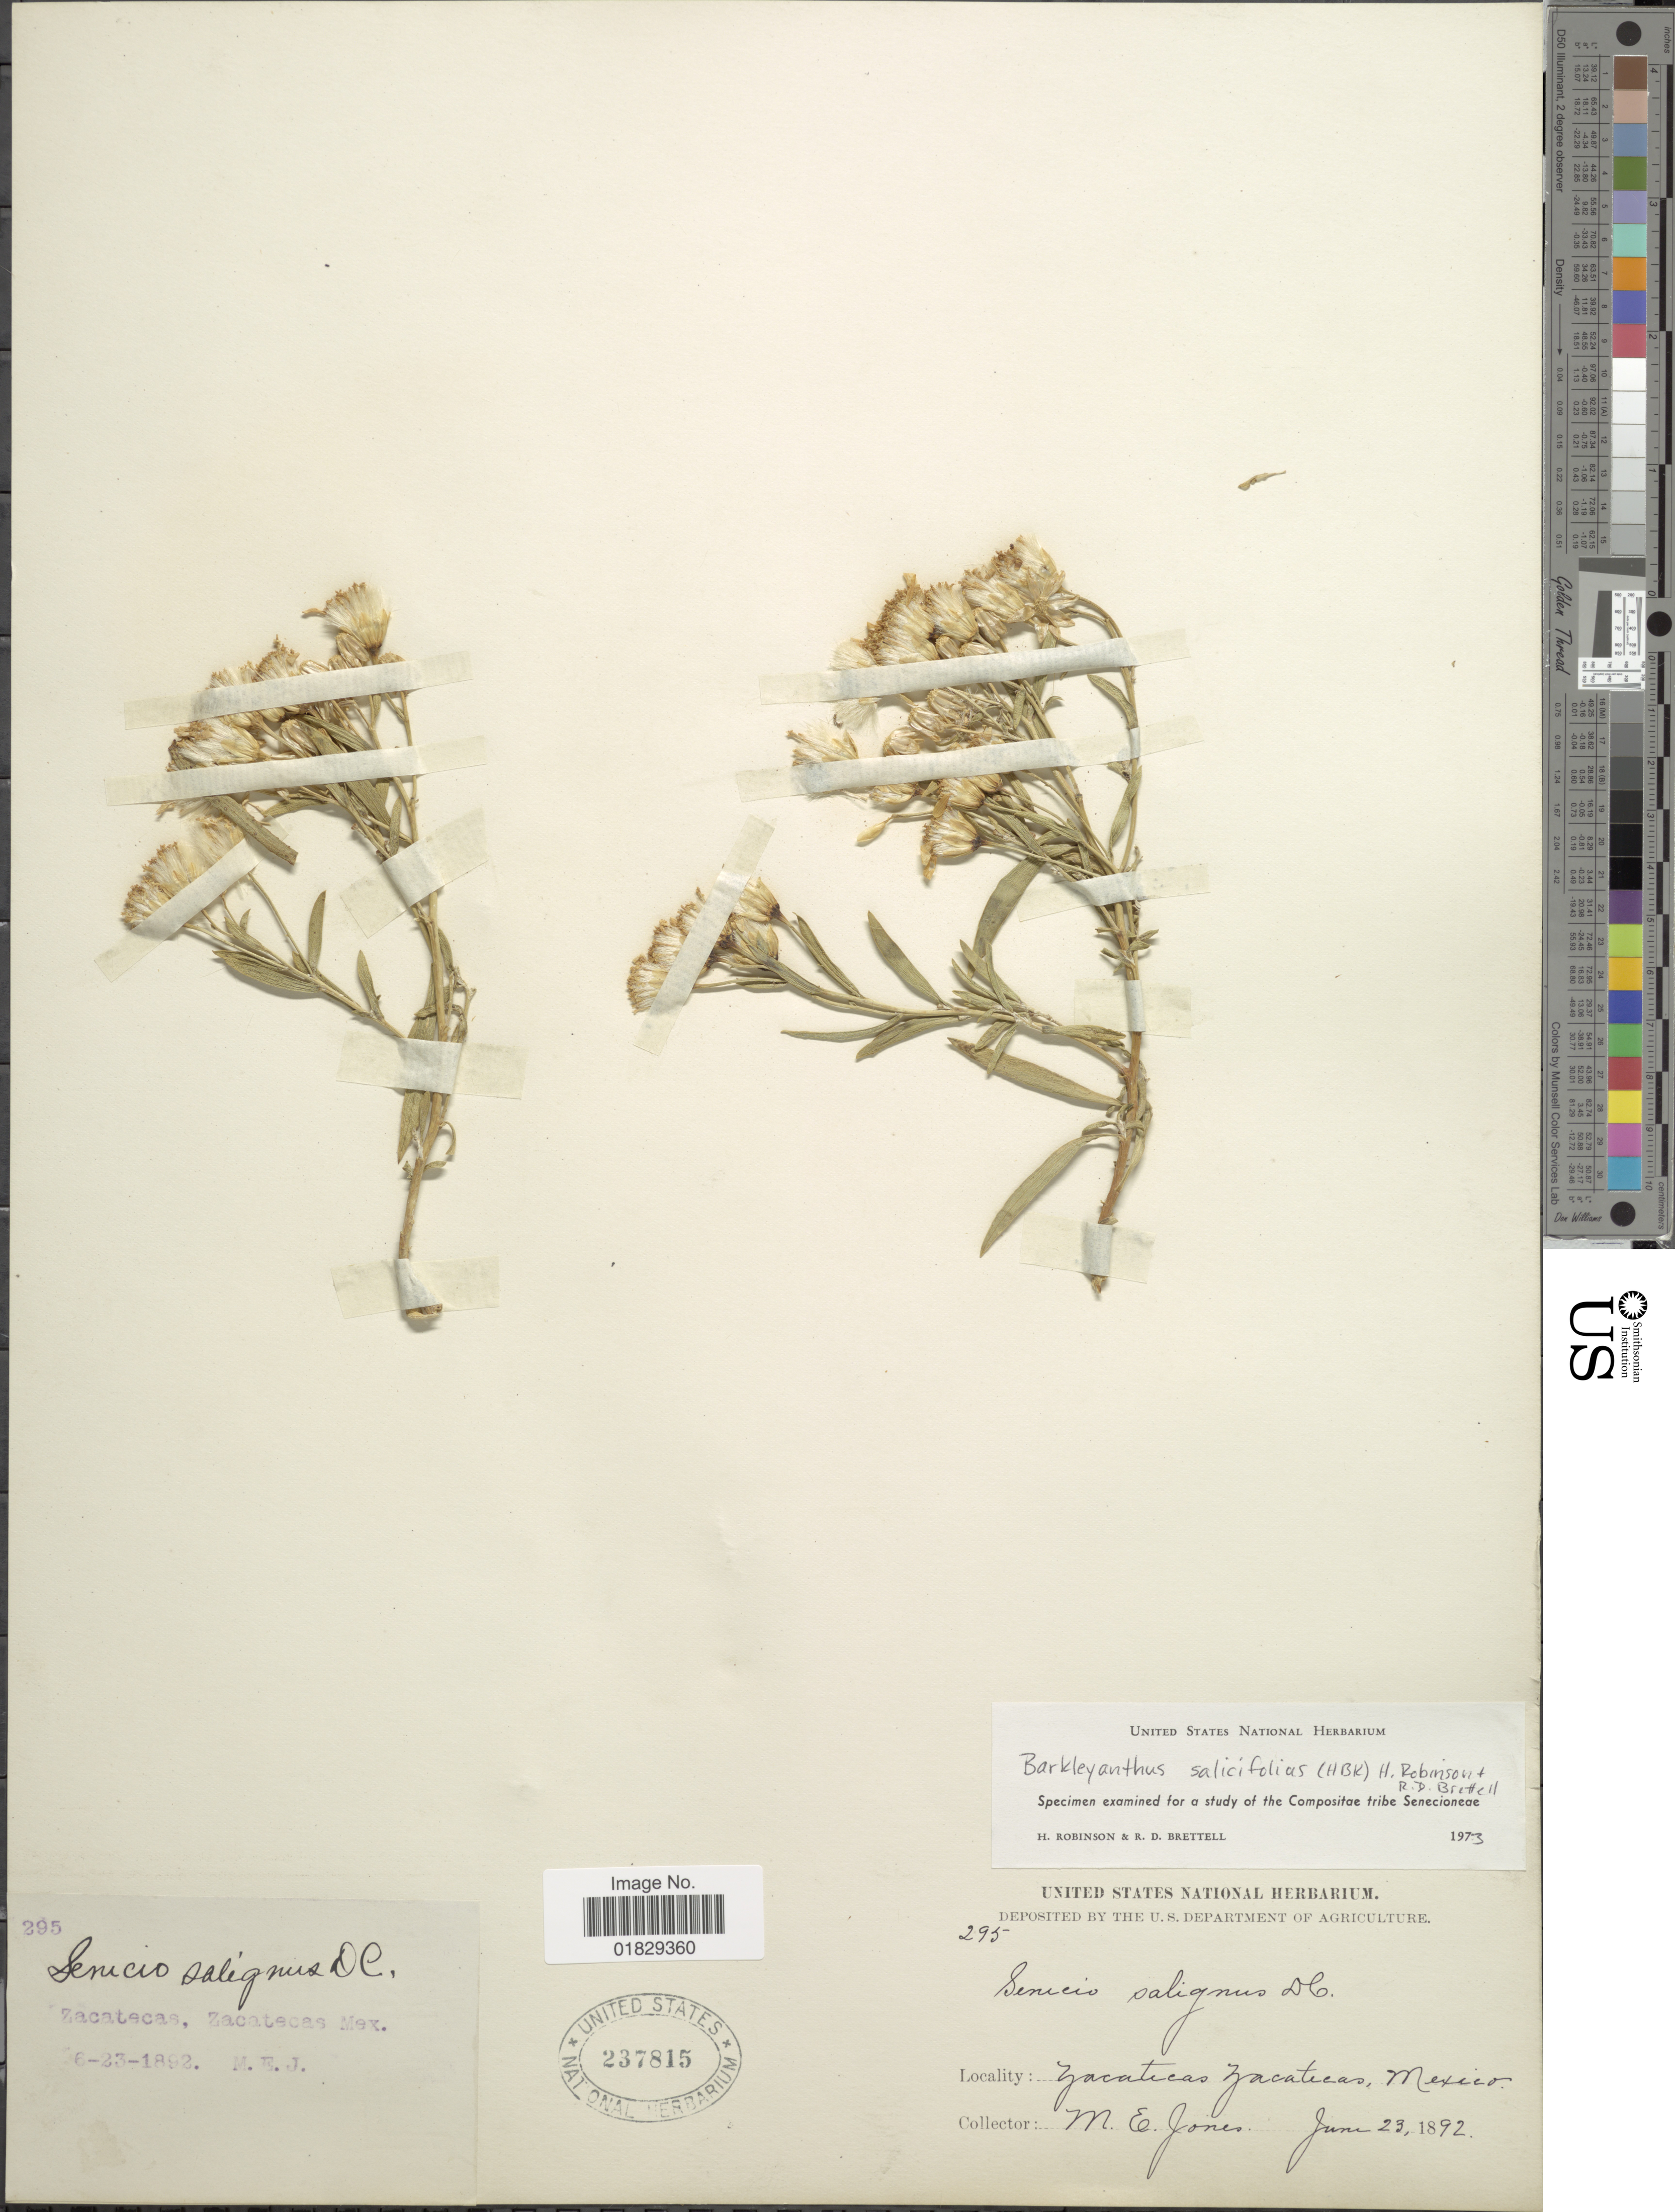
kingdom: Plantae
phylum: Tracheophyta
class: Magnoliopsida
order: Asterales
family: Asteraceae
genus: Barkleyanthus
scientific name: Barkleyanthus salicifolius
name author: (Kunth) H. Rob. & Brettell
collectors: M. E. Jones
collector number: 295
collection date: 1892-06-23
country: Mexico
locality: Zacatecas, Zacatecas, Mexico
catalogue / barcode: US 237815